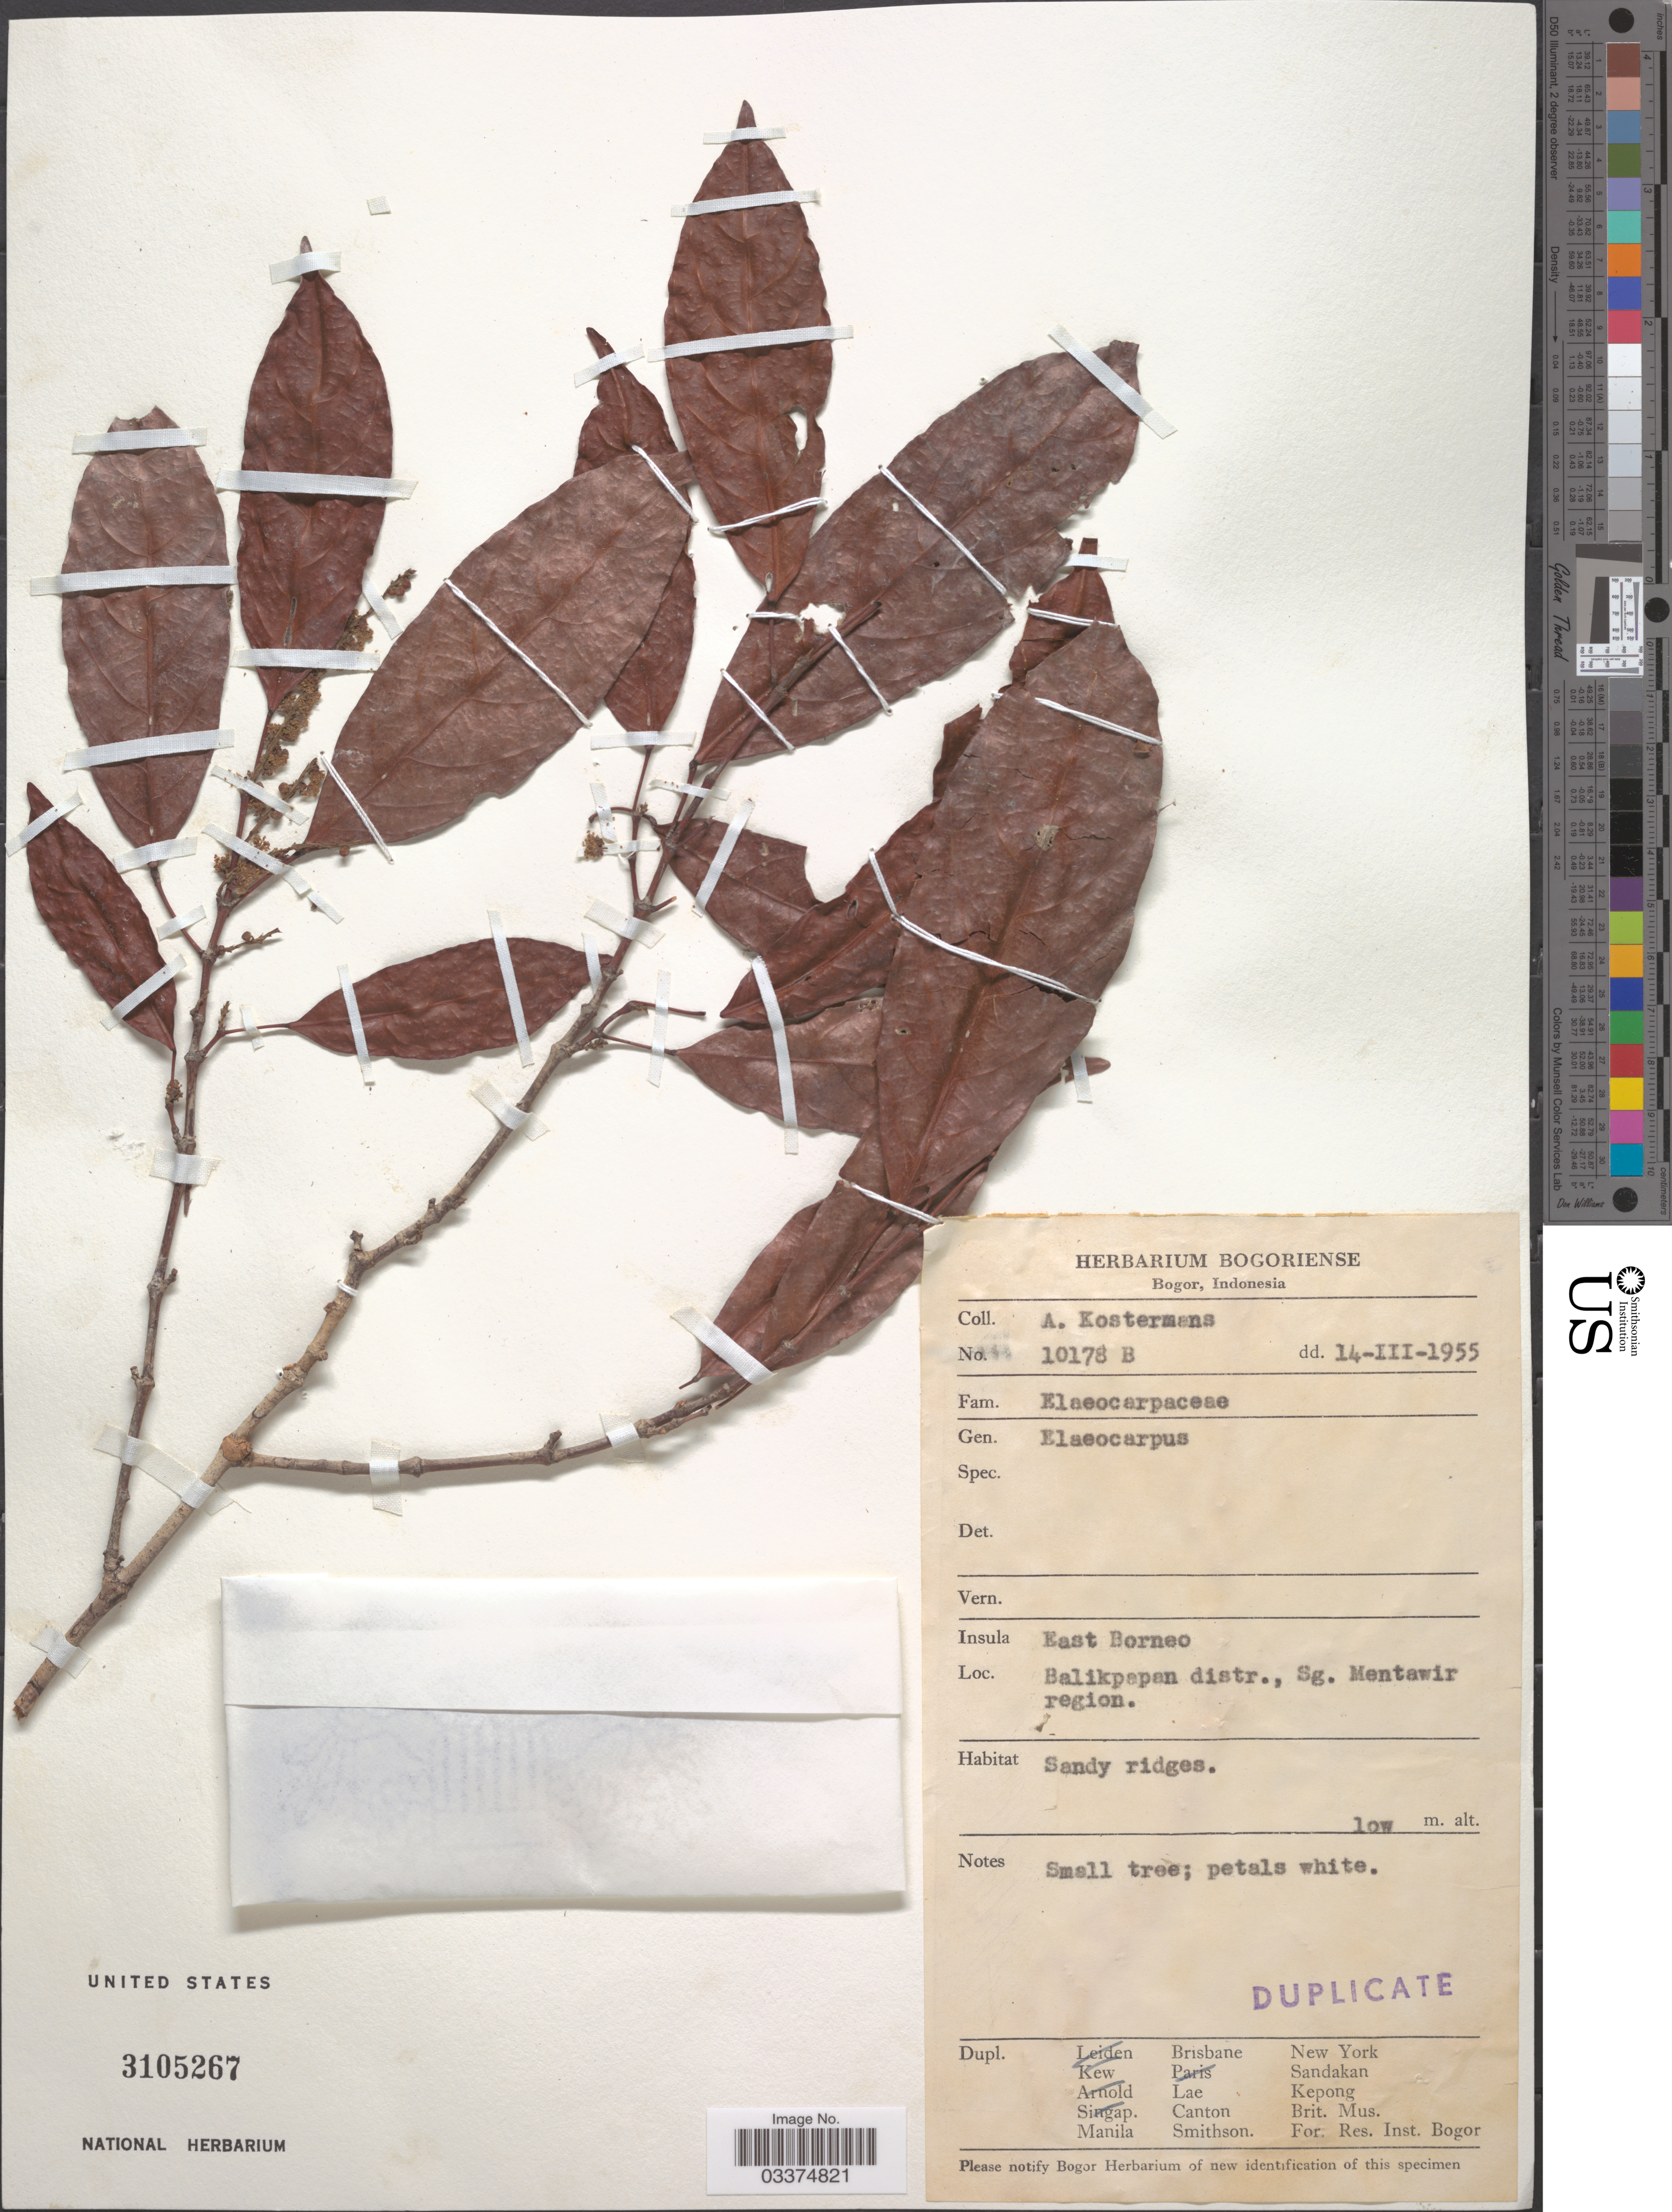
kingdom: Plantae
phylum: Tracheophyta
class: Magnoliopsida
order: Oxalidales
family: Elaeocarpaceae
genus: Elaeocarpus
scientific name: Elaeocarpus sp.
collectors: A. J. G. Kostermans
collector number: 10178 B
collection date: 1955-03-14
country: Indonesia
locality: Insula East Borneo. Balikpepan distr., Sg. Mentawir region.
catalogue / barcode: US 3105267